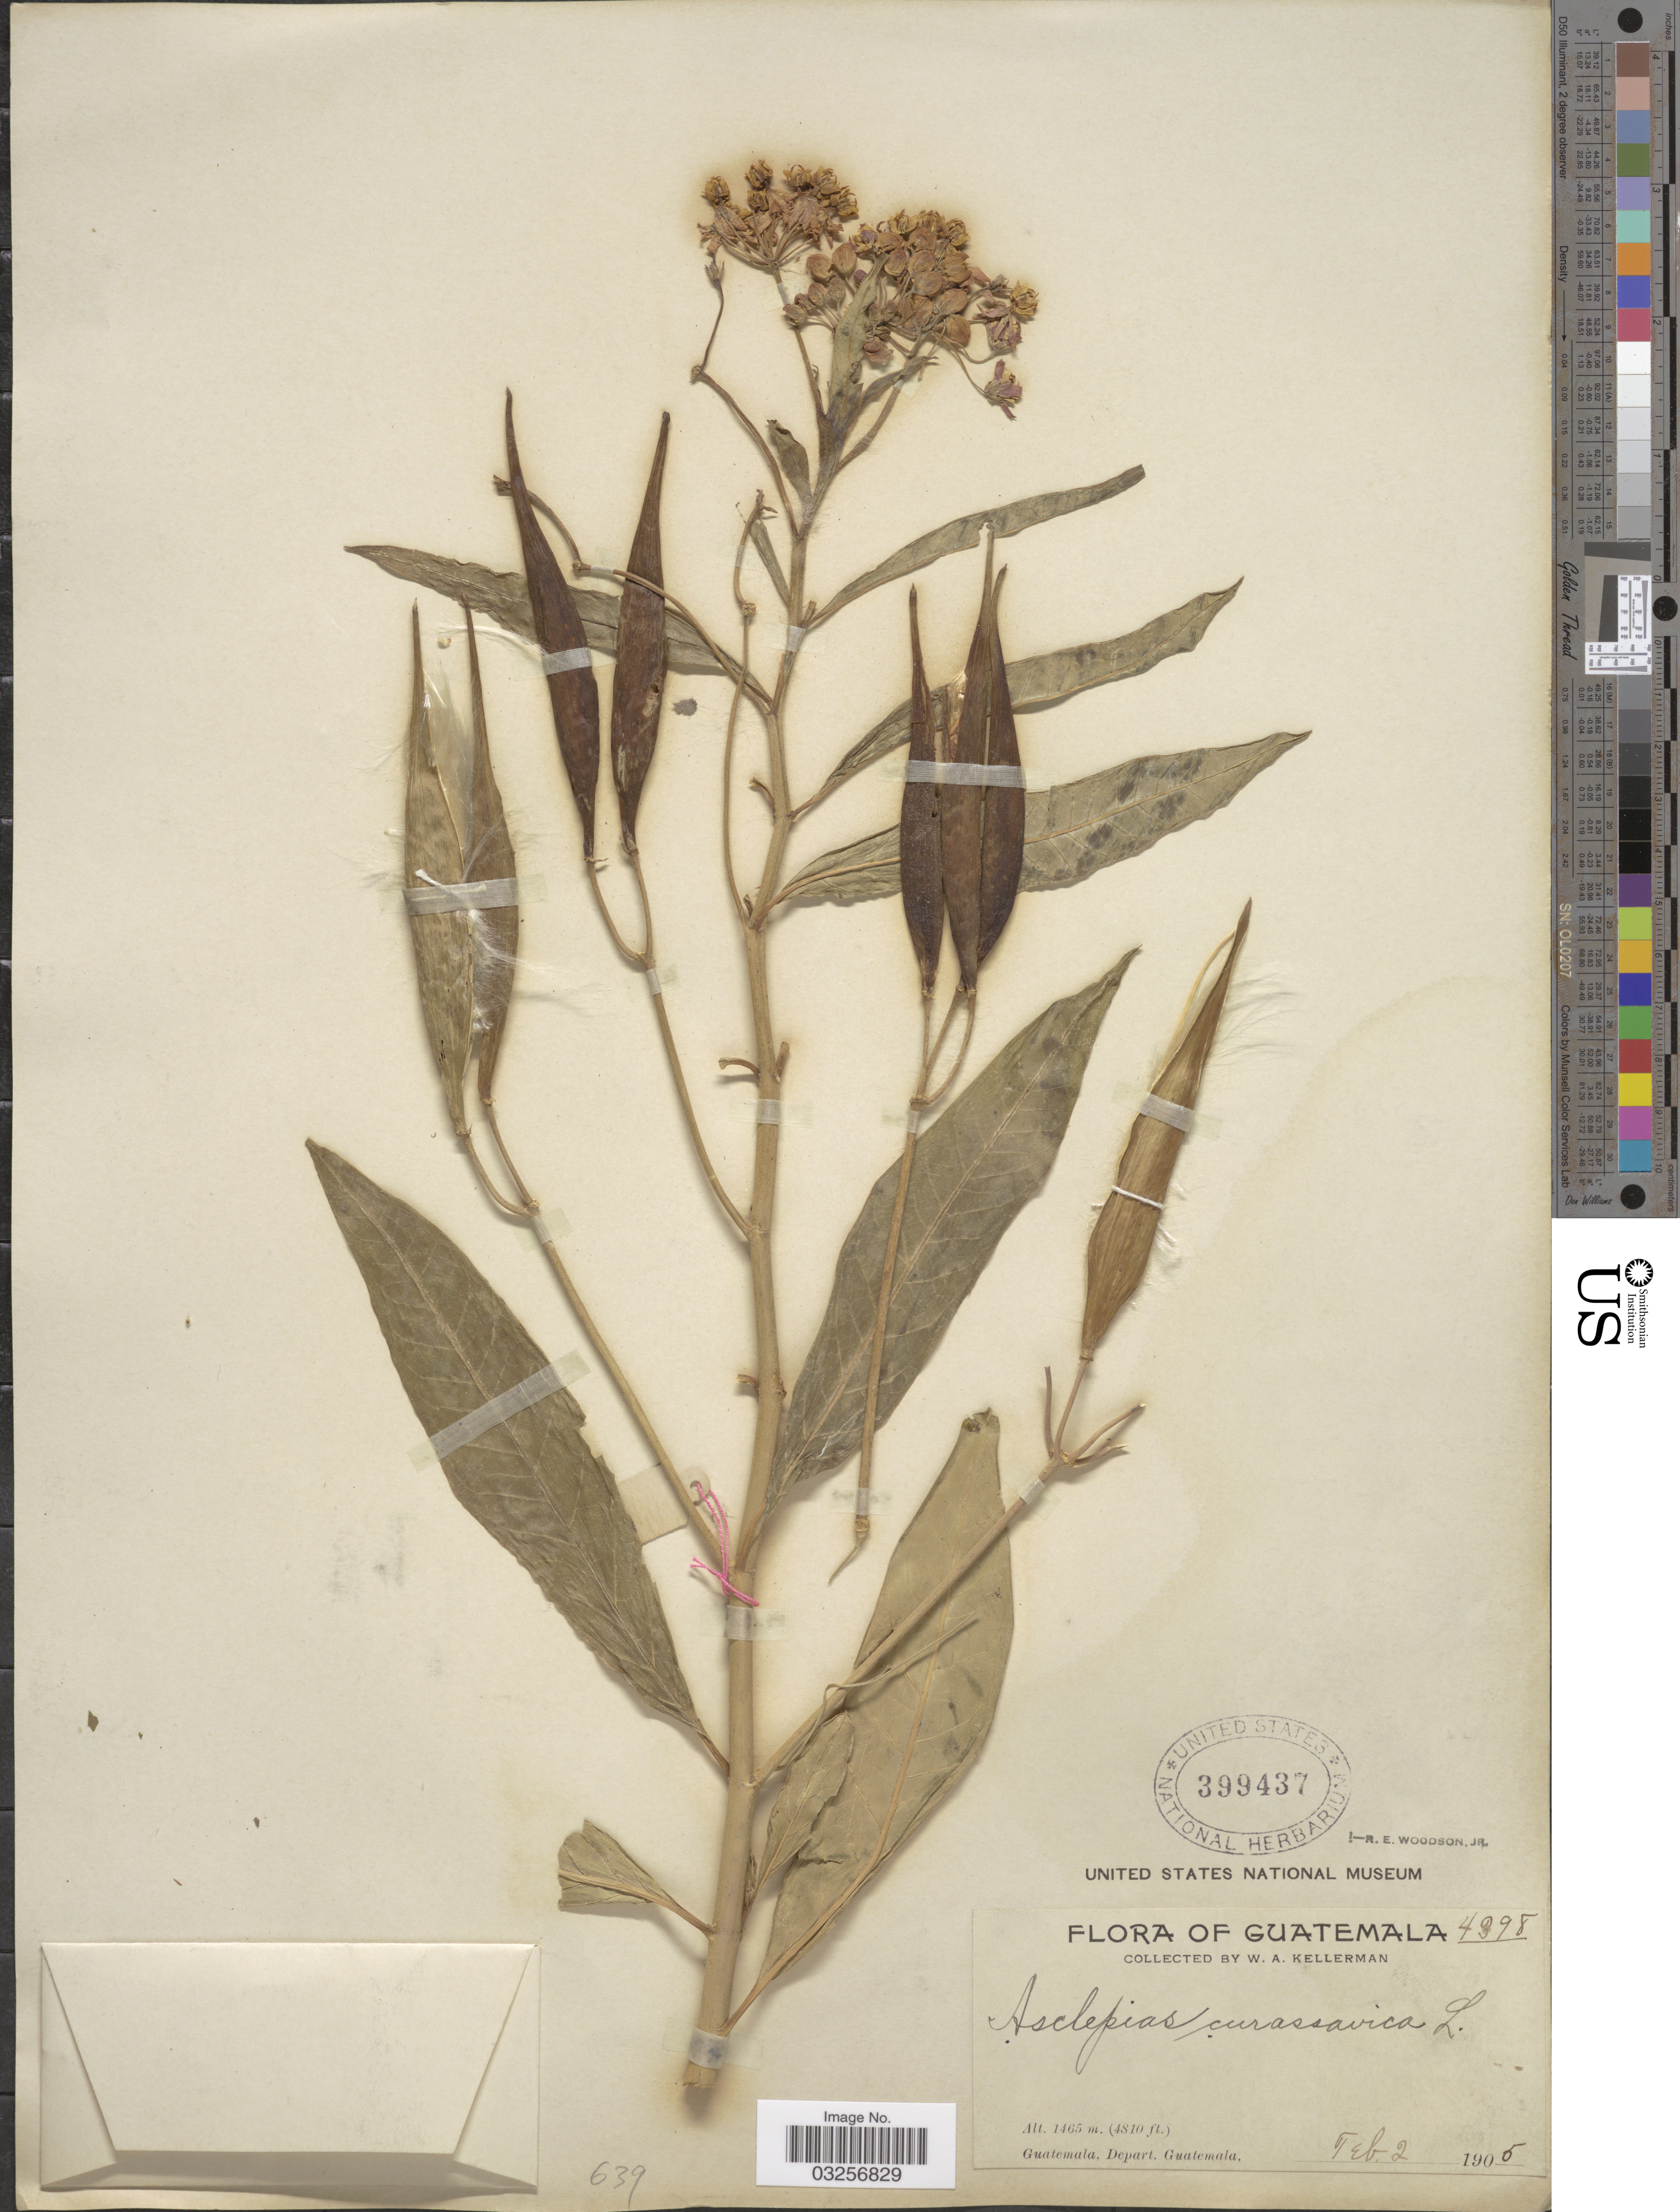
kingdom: Plantae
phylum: Tracheophyta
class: Magnoliopsida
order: Gentianales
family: Apocynaceae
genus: Asclepias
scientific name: Asclepias curassavica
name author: L.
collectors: W. Kellerman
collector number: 4398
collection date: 1905-02-02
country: Guatemala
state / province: Guatemala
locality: Guatemala, Depart. Guatemala.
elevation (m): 1465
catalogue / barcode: US 399437